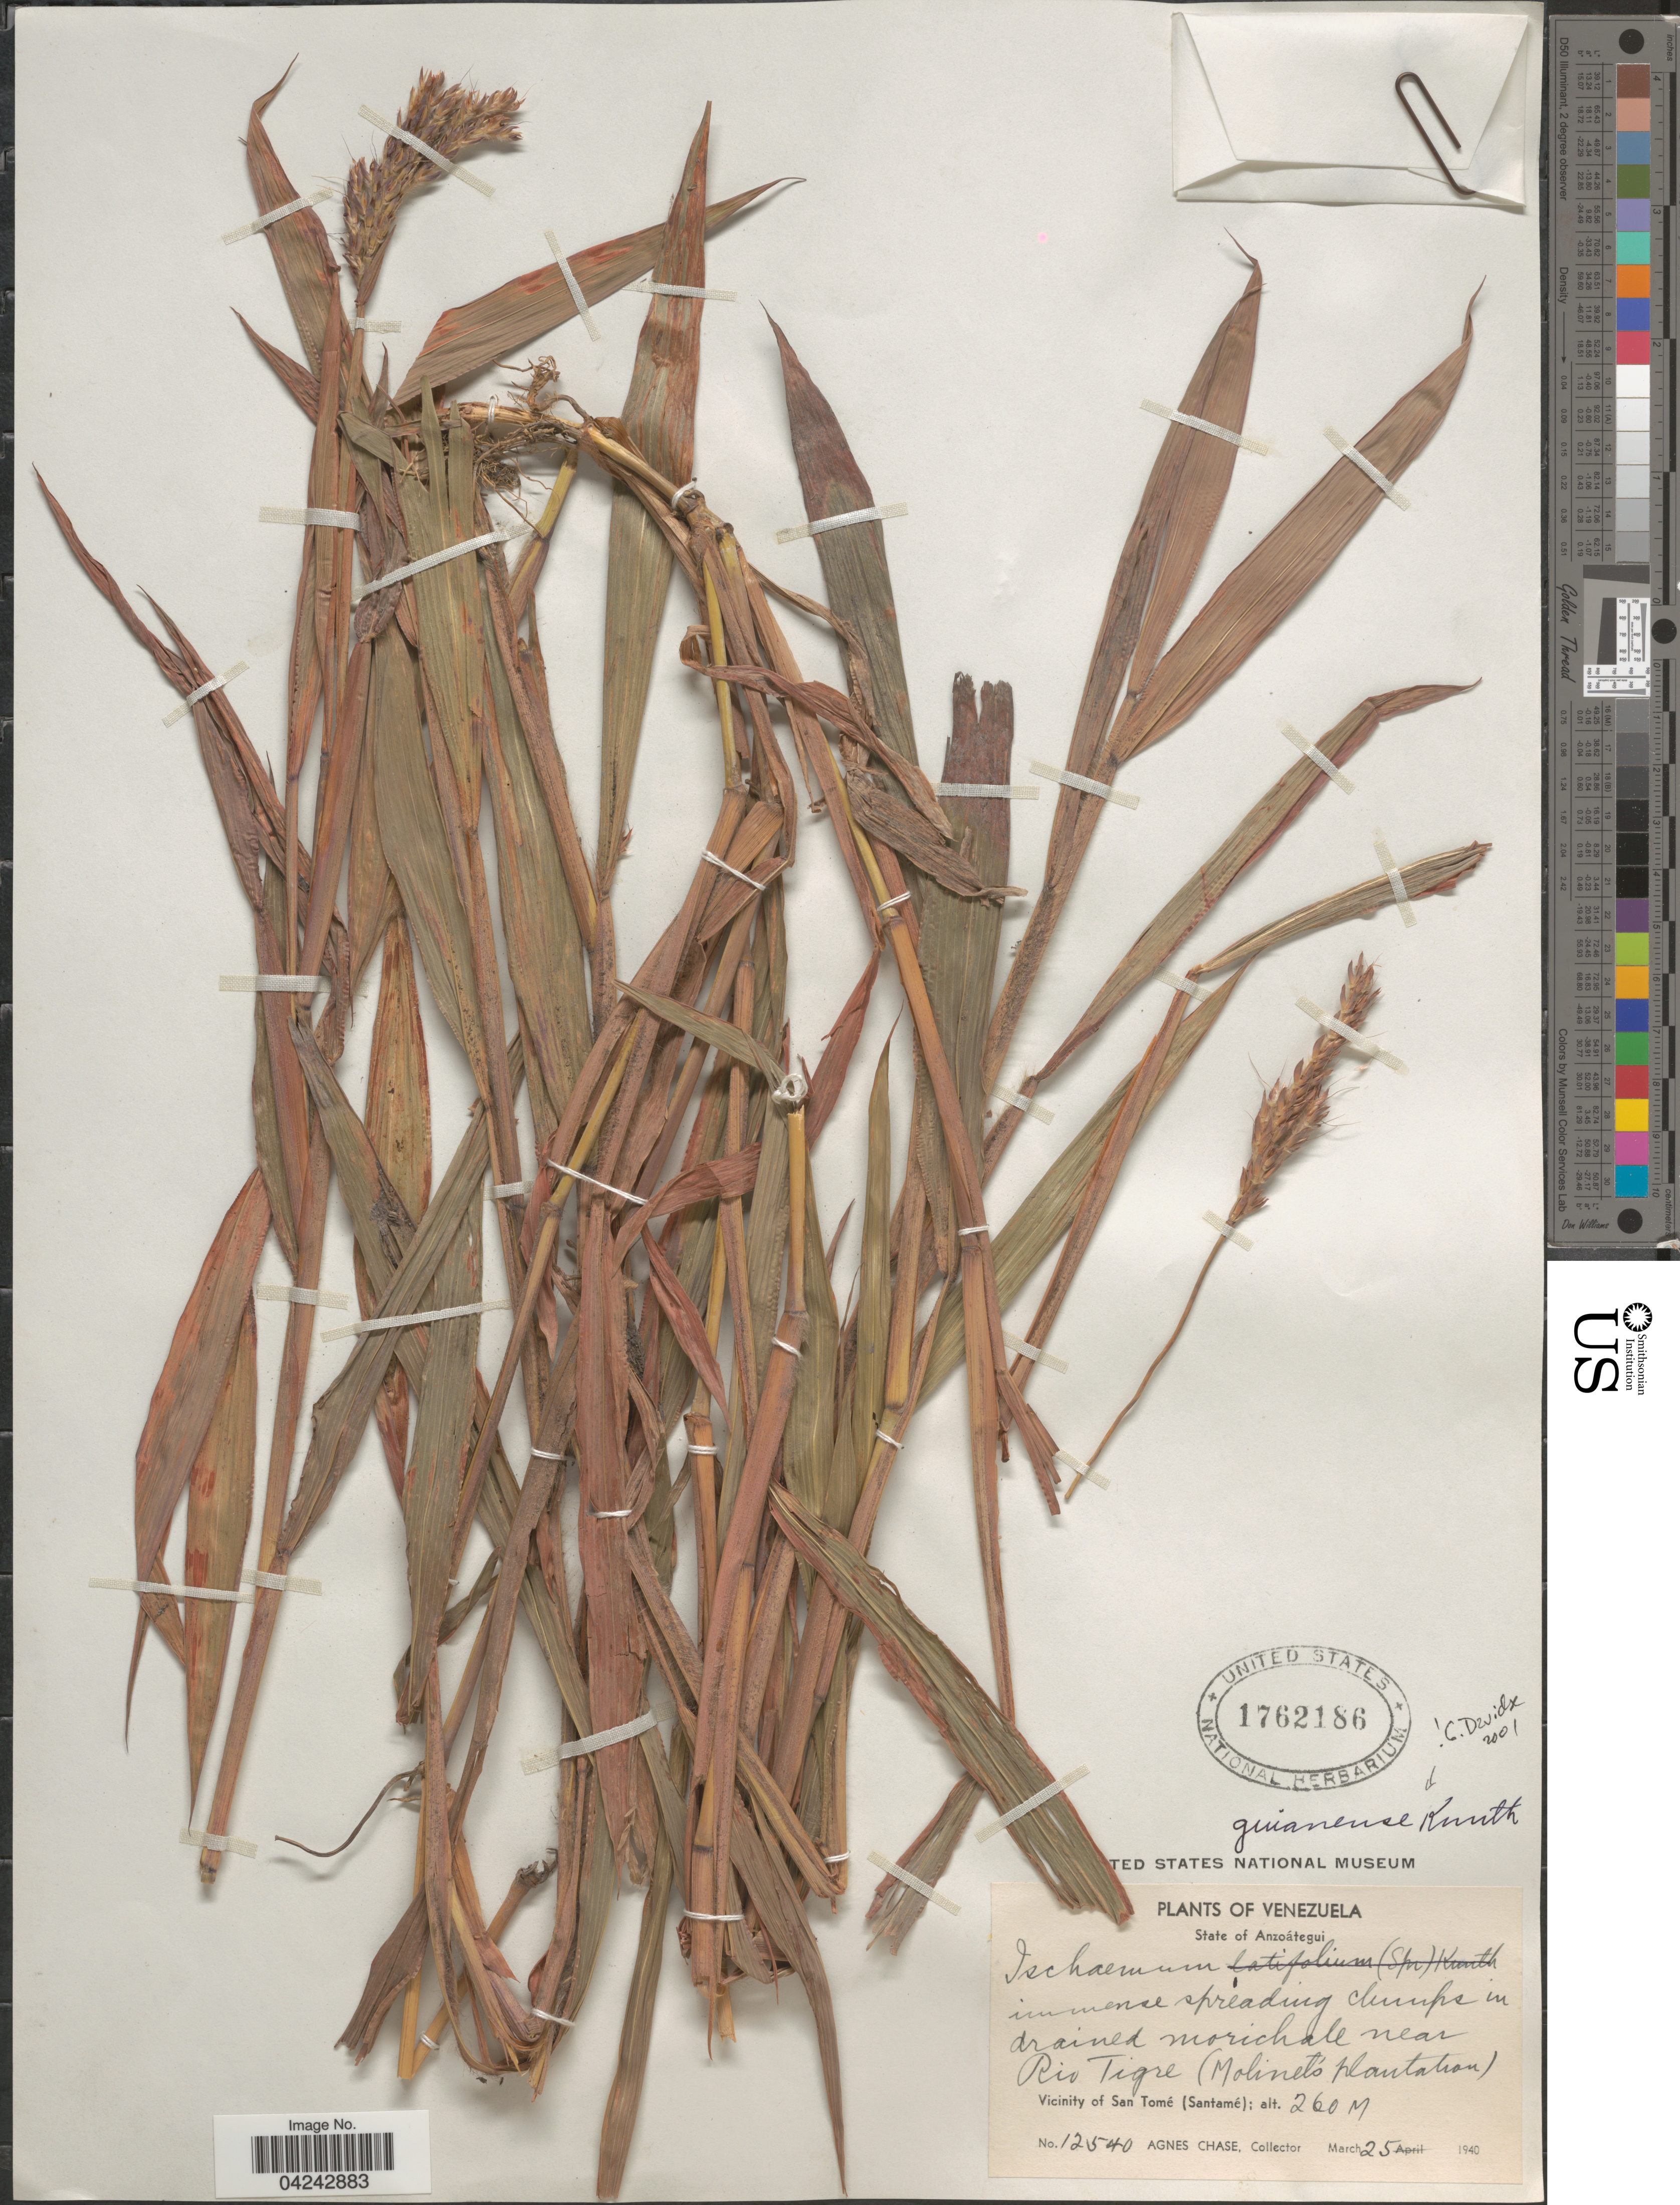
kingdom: Plantae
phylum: Tracheophyta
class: Liliopsida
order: Poales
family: Poaceae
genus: Ischaemum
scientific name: Ischaemum guianense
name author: Kunth ex Hack.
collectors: A. Chase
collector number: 12540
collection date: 1940-03-25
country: Venezuela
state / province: Anzoategui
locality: In drained morichale near Rio Tigre (Molinet's plantation). Vicinity of San Tomé (Santamé).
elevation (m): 260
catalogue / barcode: US 1762186